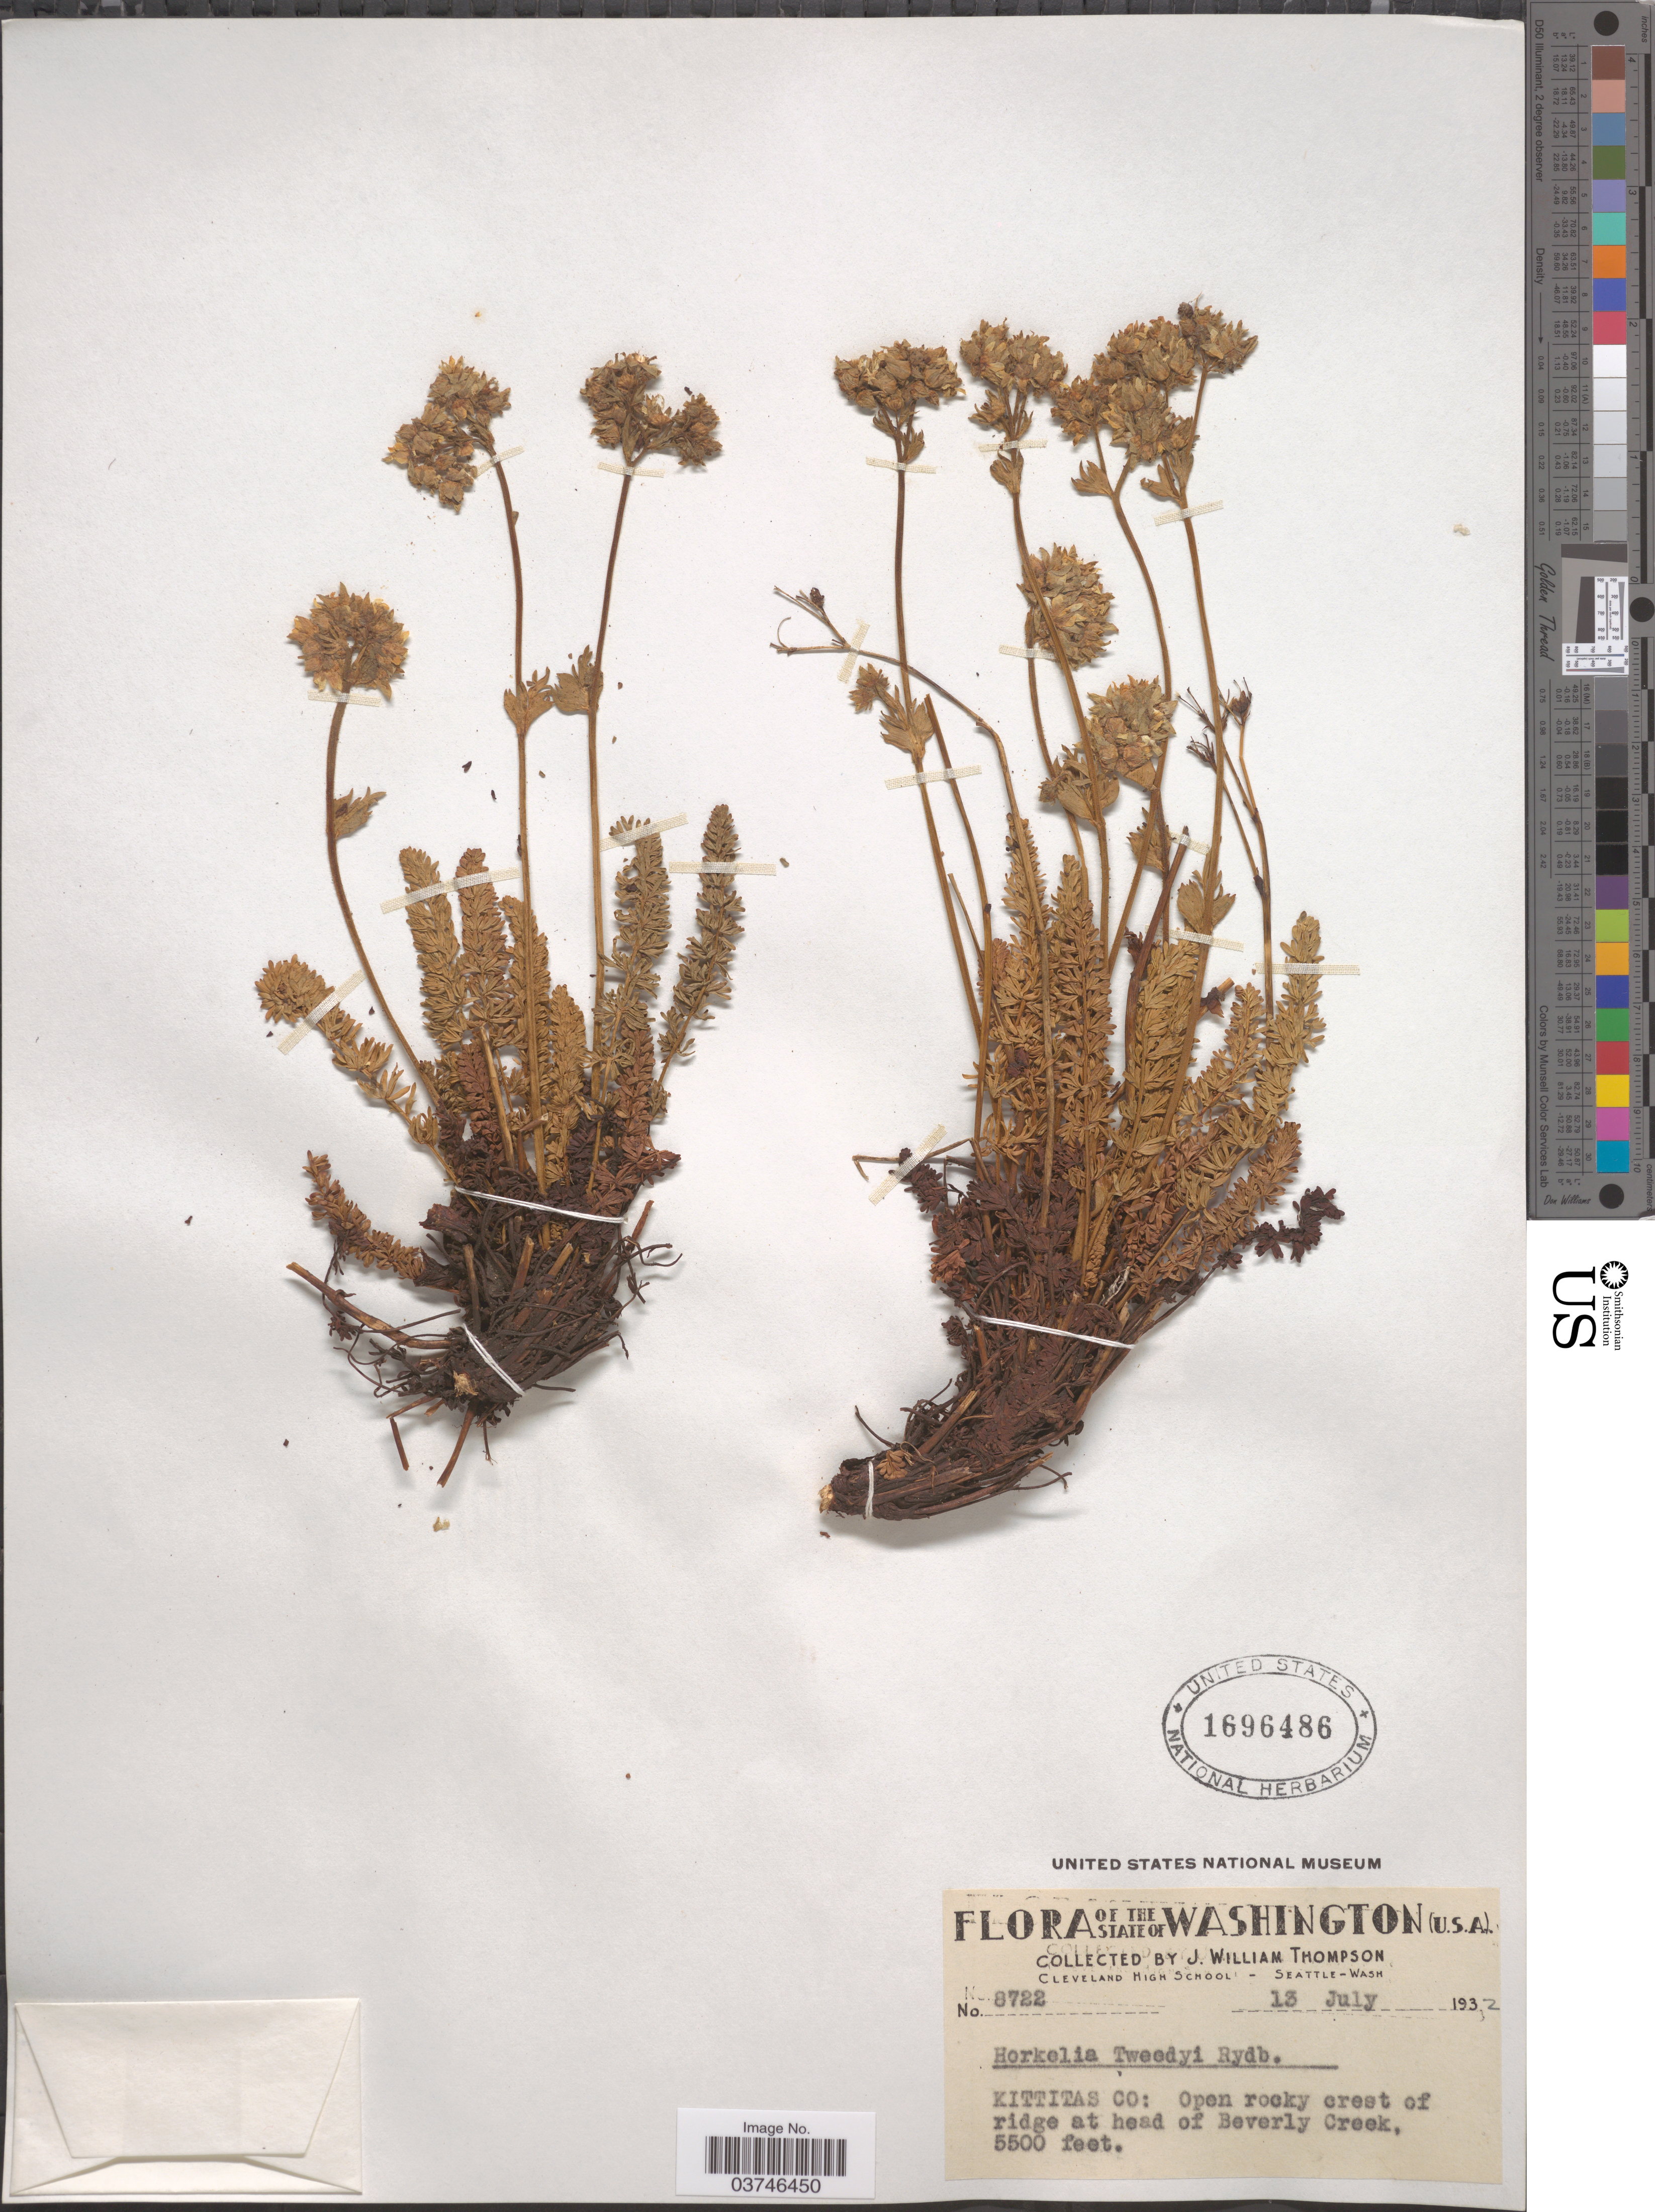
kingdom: Plantae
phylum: Tracheophyta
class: Magnoliopsida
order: Rosales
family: Rosaceae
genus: Potentilla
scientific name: Potentilla tweedyi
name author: (Rydb.) J.T. Howell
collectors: J. W. Thompson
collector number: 8722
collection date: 1932-07-13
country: United States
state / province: Washington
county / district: Kittitas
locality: Kittitas Co: Open rocky crest of ridge at head of Beverly Creek.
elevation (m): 1676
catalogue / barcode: US 1696486